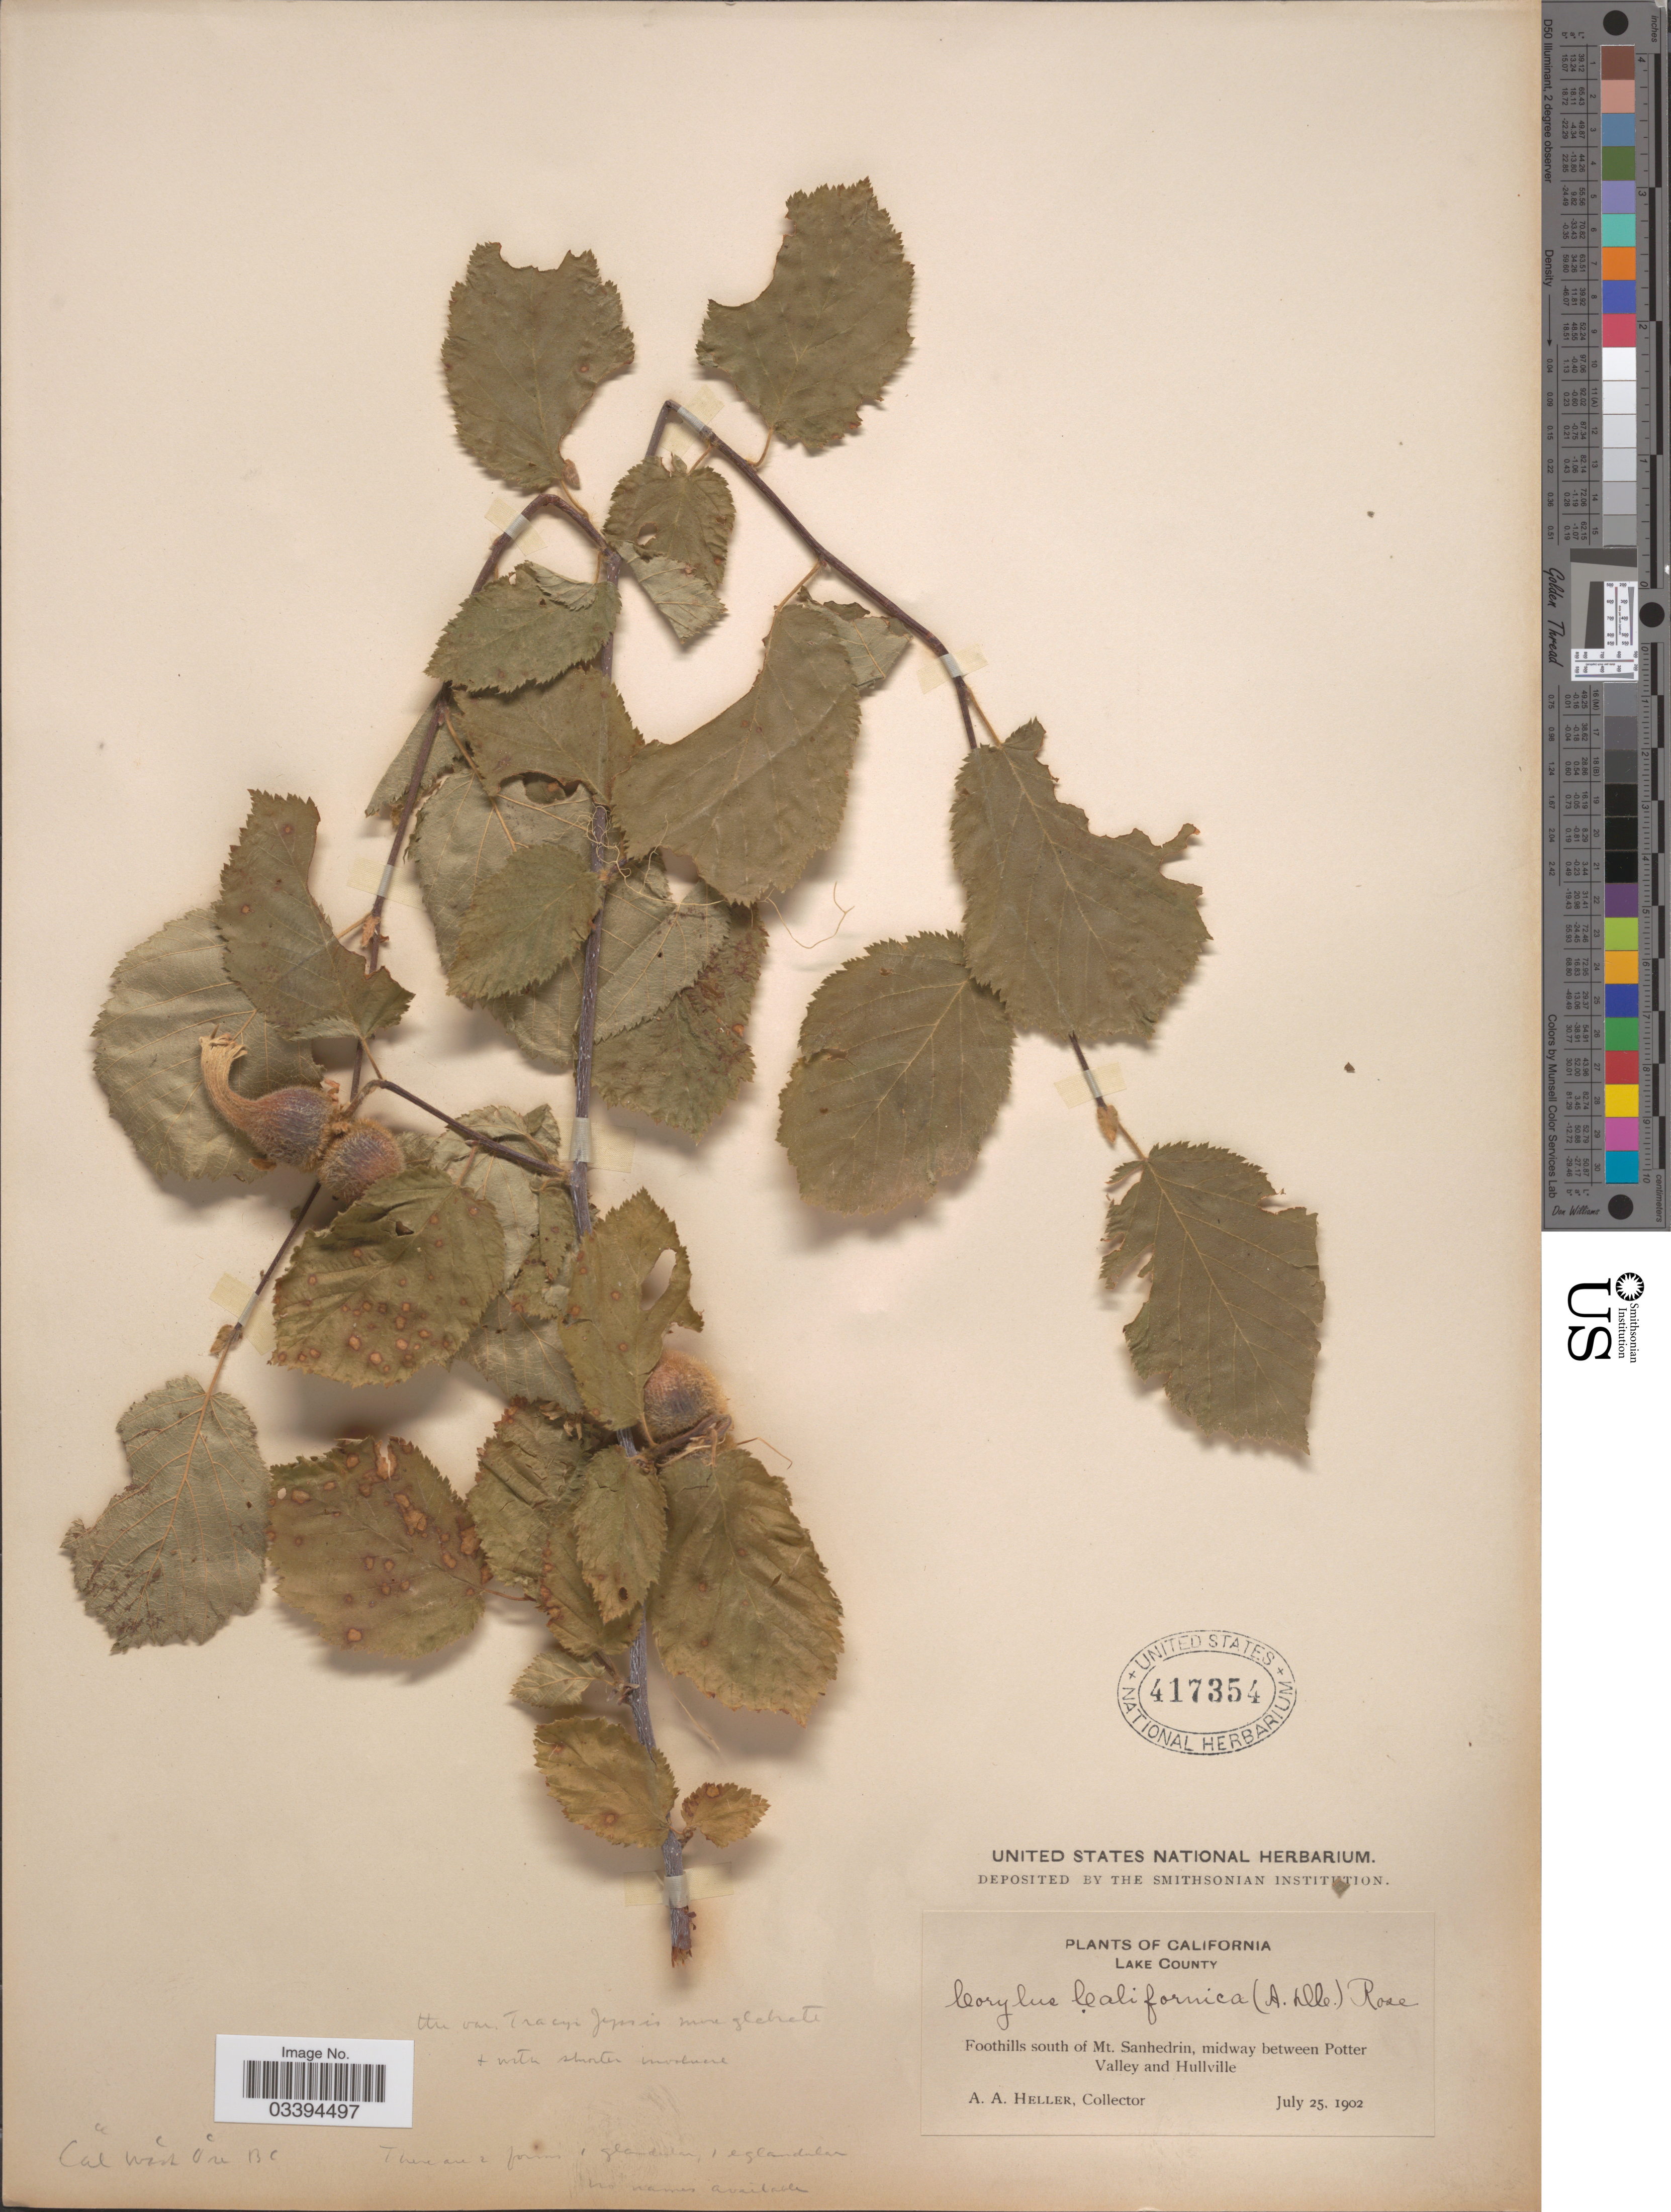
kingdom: Plantae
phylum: Tracheophyta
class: Magnoliopsida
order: Fagales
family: Betulaceae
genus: Corylus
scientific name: Corylus californica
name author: (A. DC.) Rose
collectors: A. A. Heller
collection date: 1902-07-25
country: United States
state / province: California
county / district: Lake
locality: Lake County. Foothills south of Mt. Sanhedrin, midway between Potter Valley and Hullville.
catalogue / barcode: US 417354